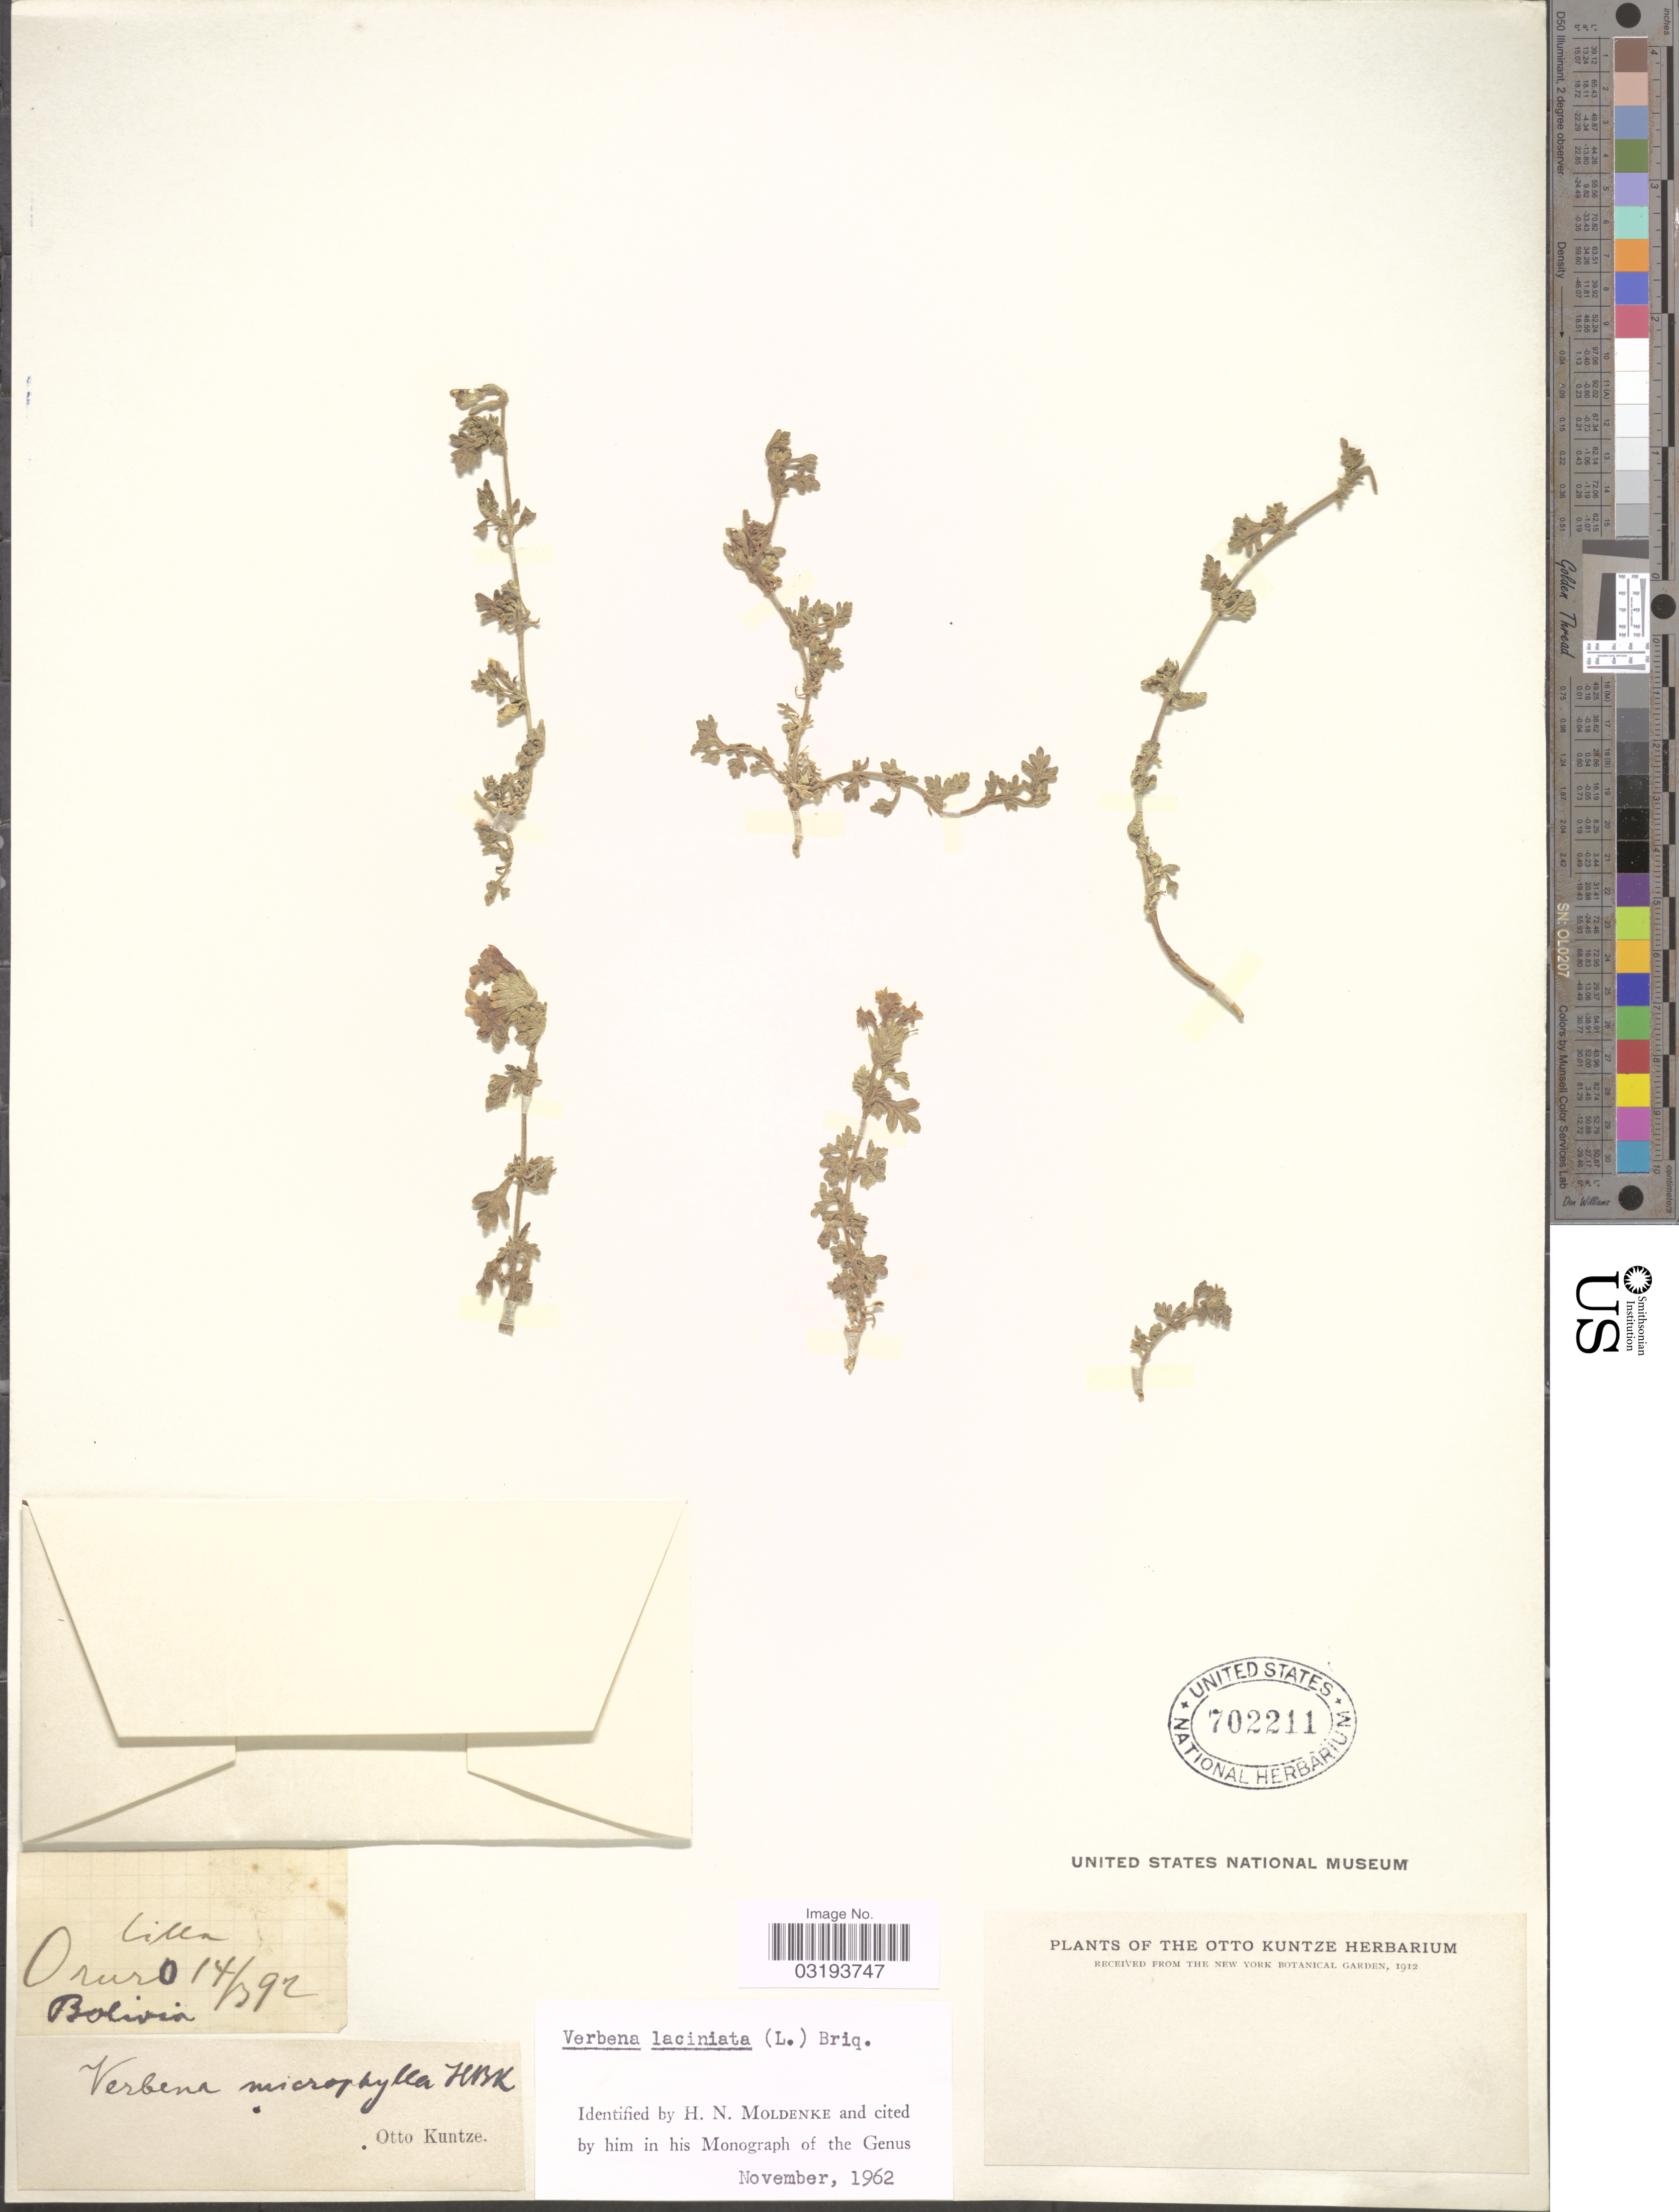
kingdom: Plantae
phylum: Tracheophyta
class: Magnoliopsida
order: Lamiales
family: Verbenaceae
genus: Verbena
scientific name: Verbena laciniata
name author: (L.) Briq.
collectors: C.E.O. Kuntze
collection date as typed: Transcribed d/m/y: 14/3/92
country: Bolivia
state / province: Oruro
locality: Oruro.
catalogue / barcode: US 702211